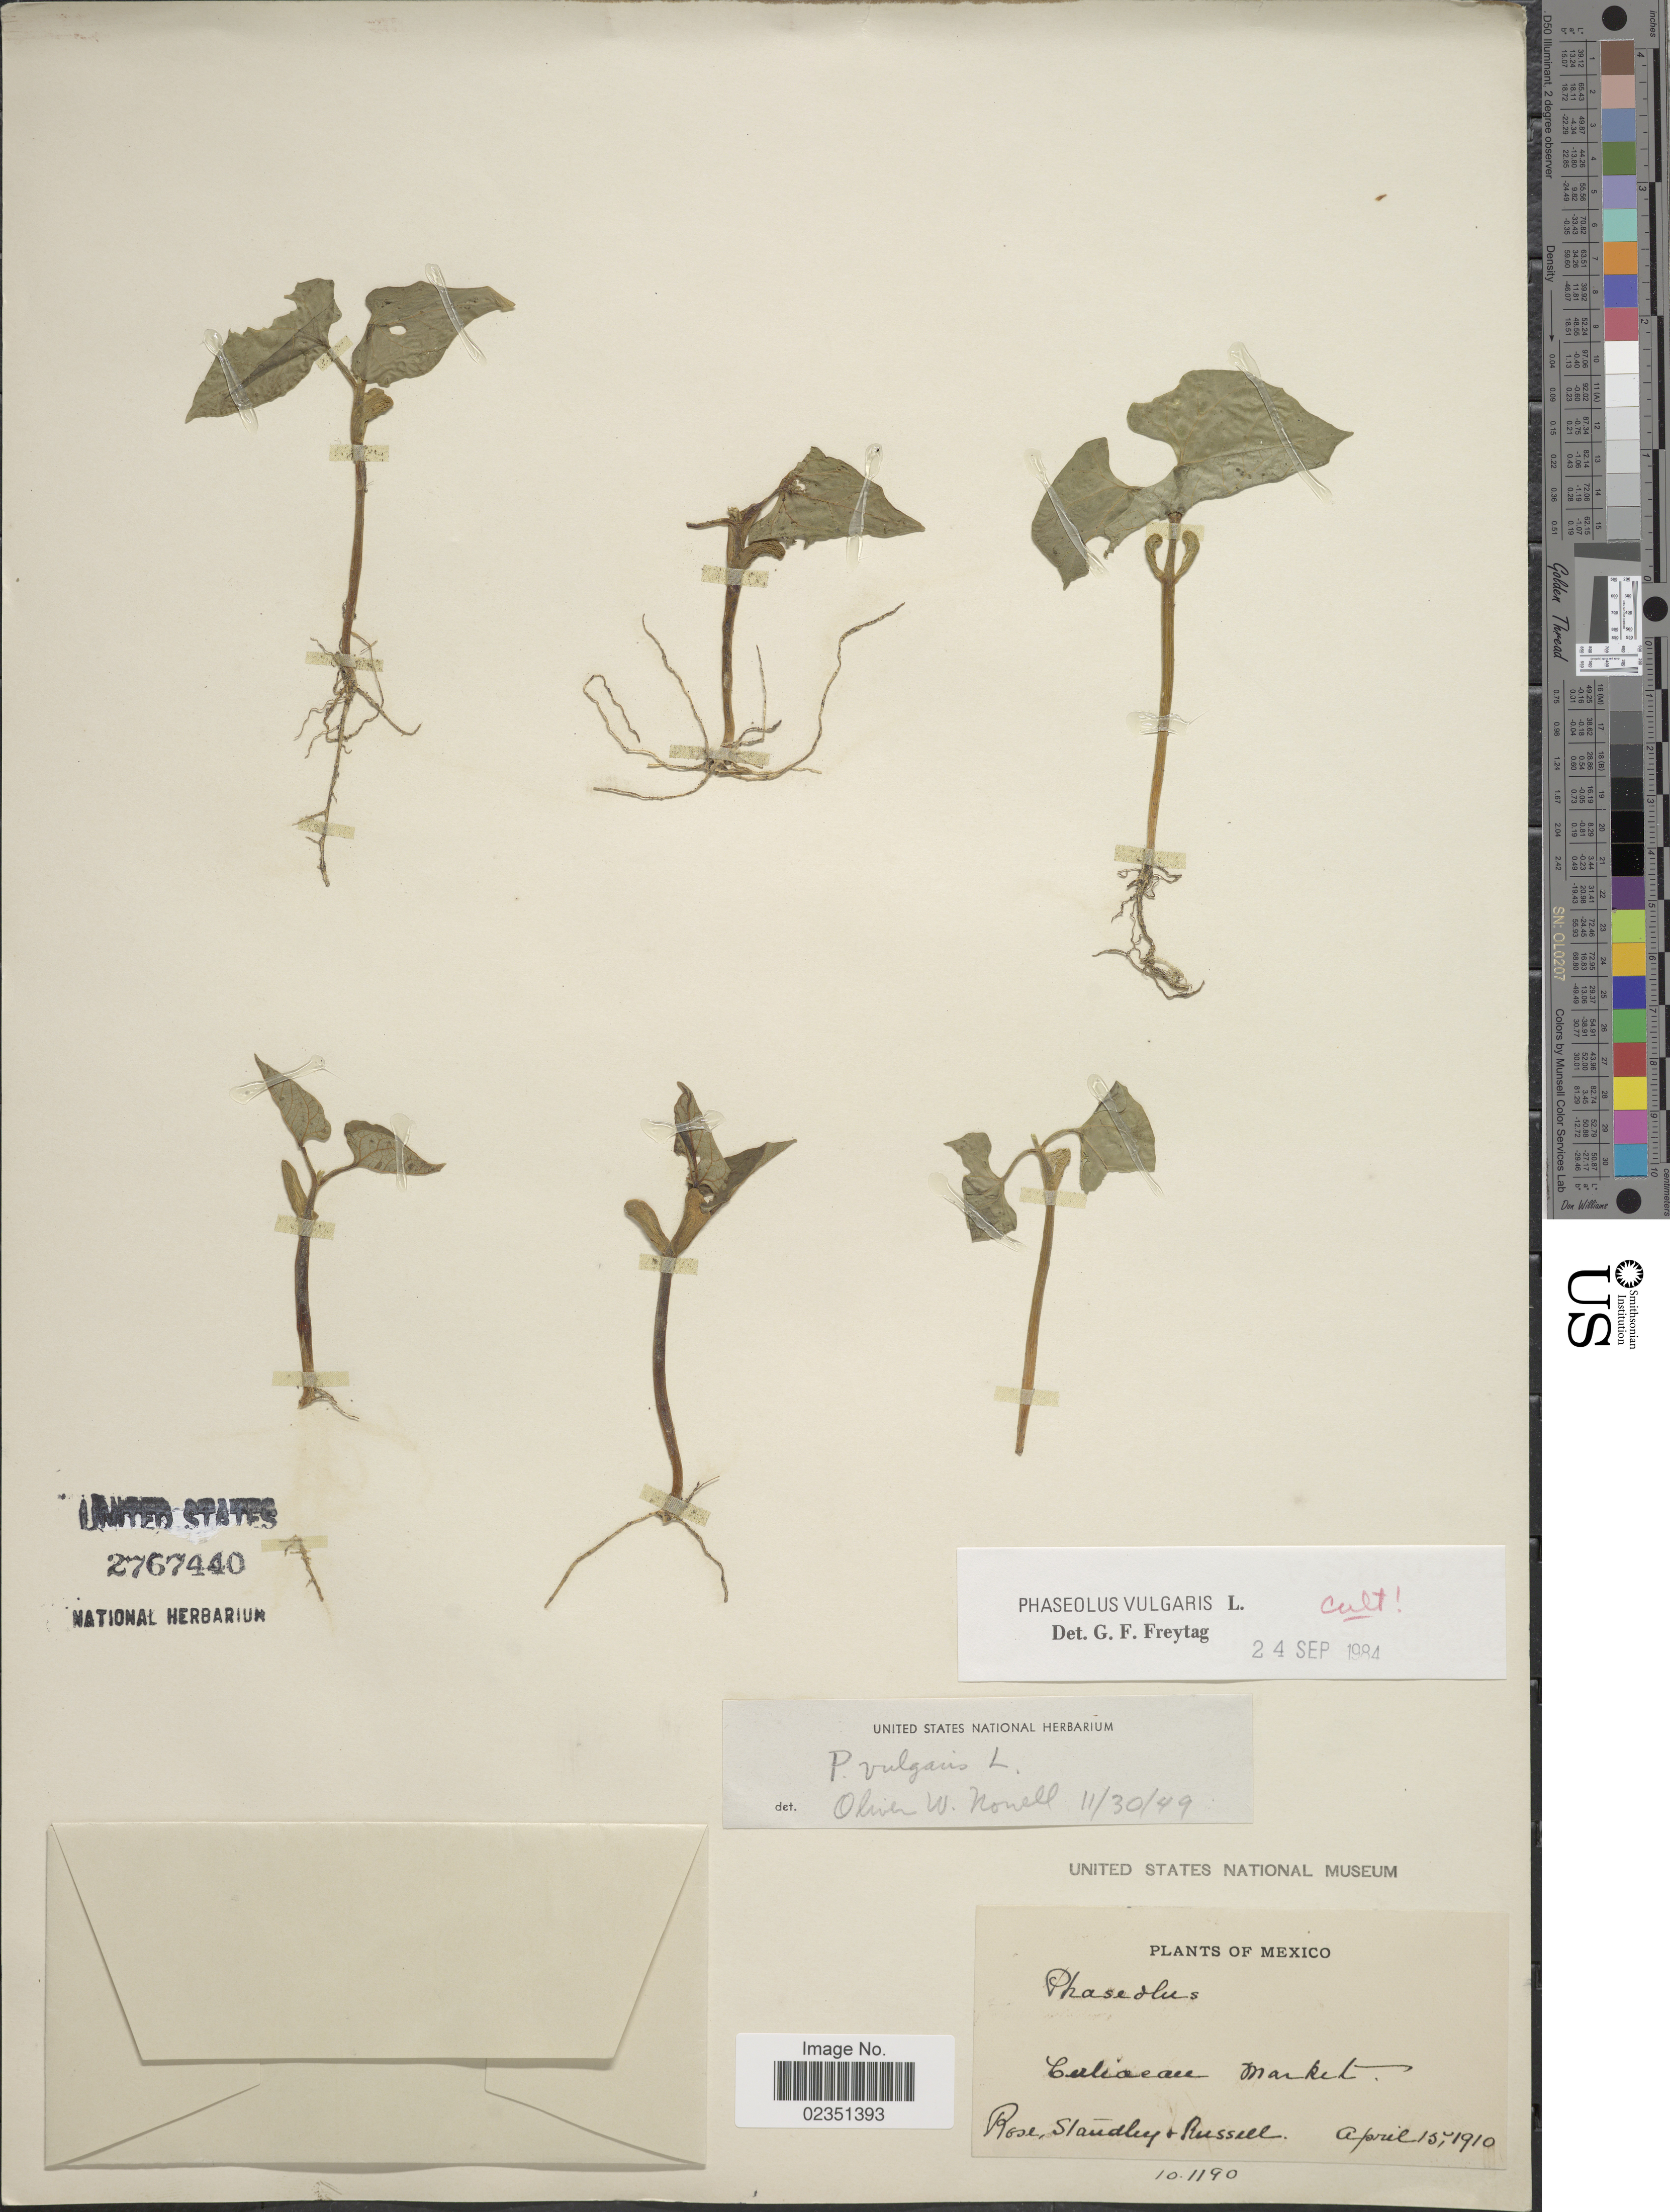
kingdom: Plantae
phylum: Tracheophyta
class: Magnoliopsida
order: Fabales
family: Fabaceae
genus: Phaseolus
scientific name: Phaseolus vulgaris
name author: L.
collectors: -- Rose, Standley & -- Russell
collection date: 1910-04-15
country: Mexico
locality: Culiacan Market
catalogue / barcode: US 2767440